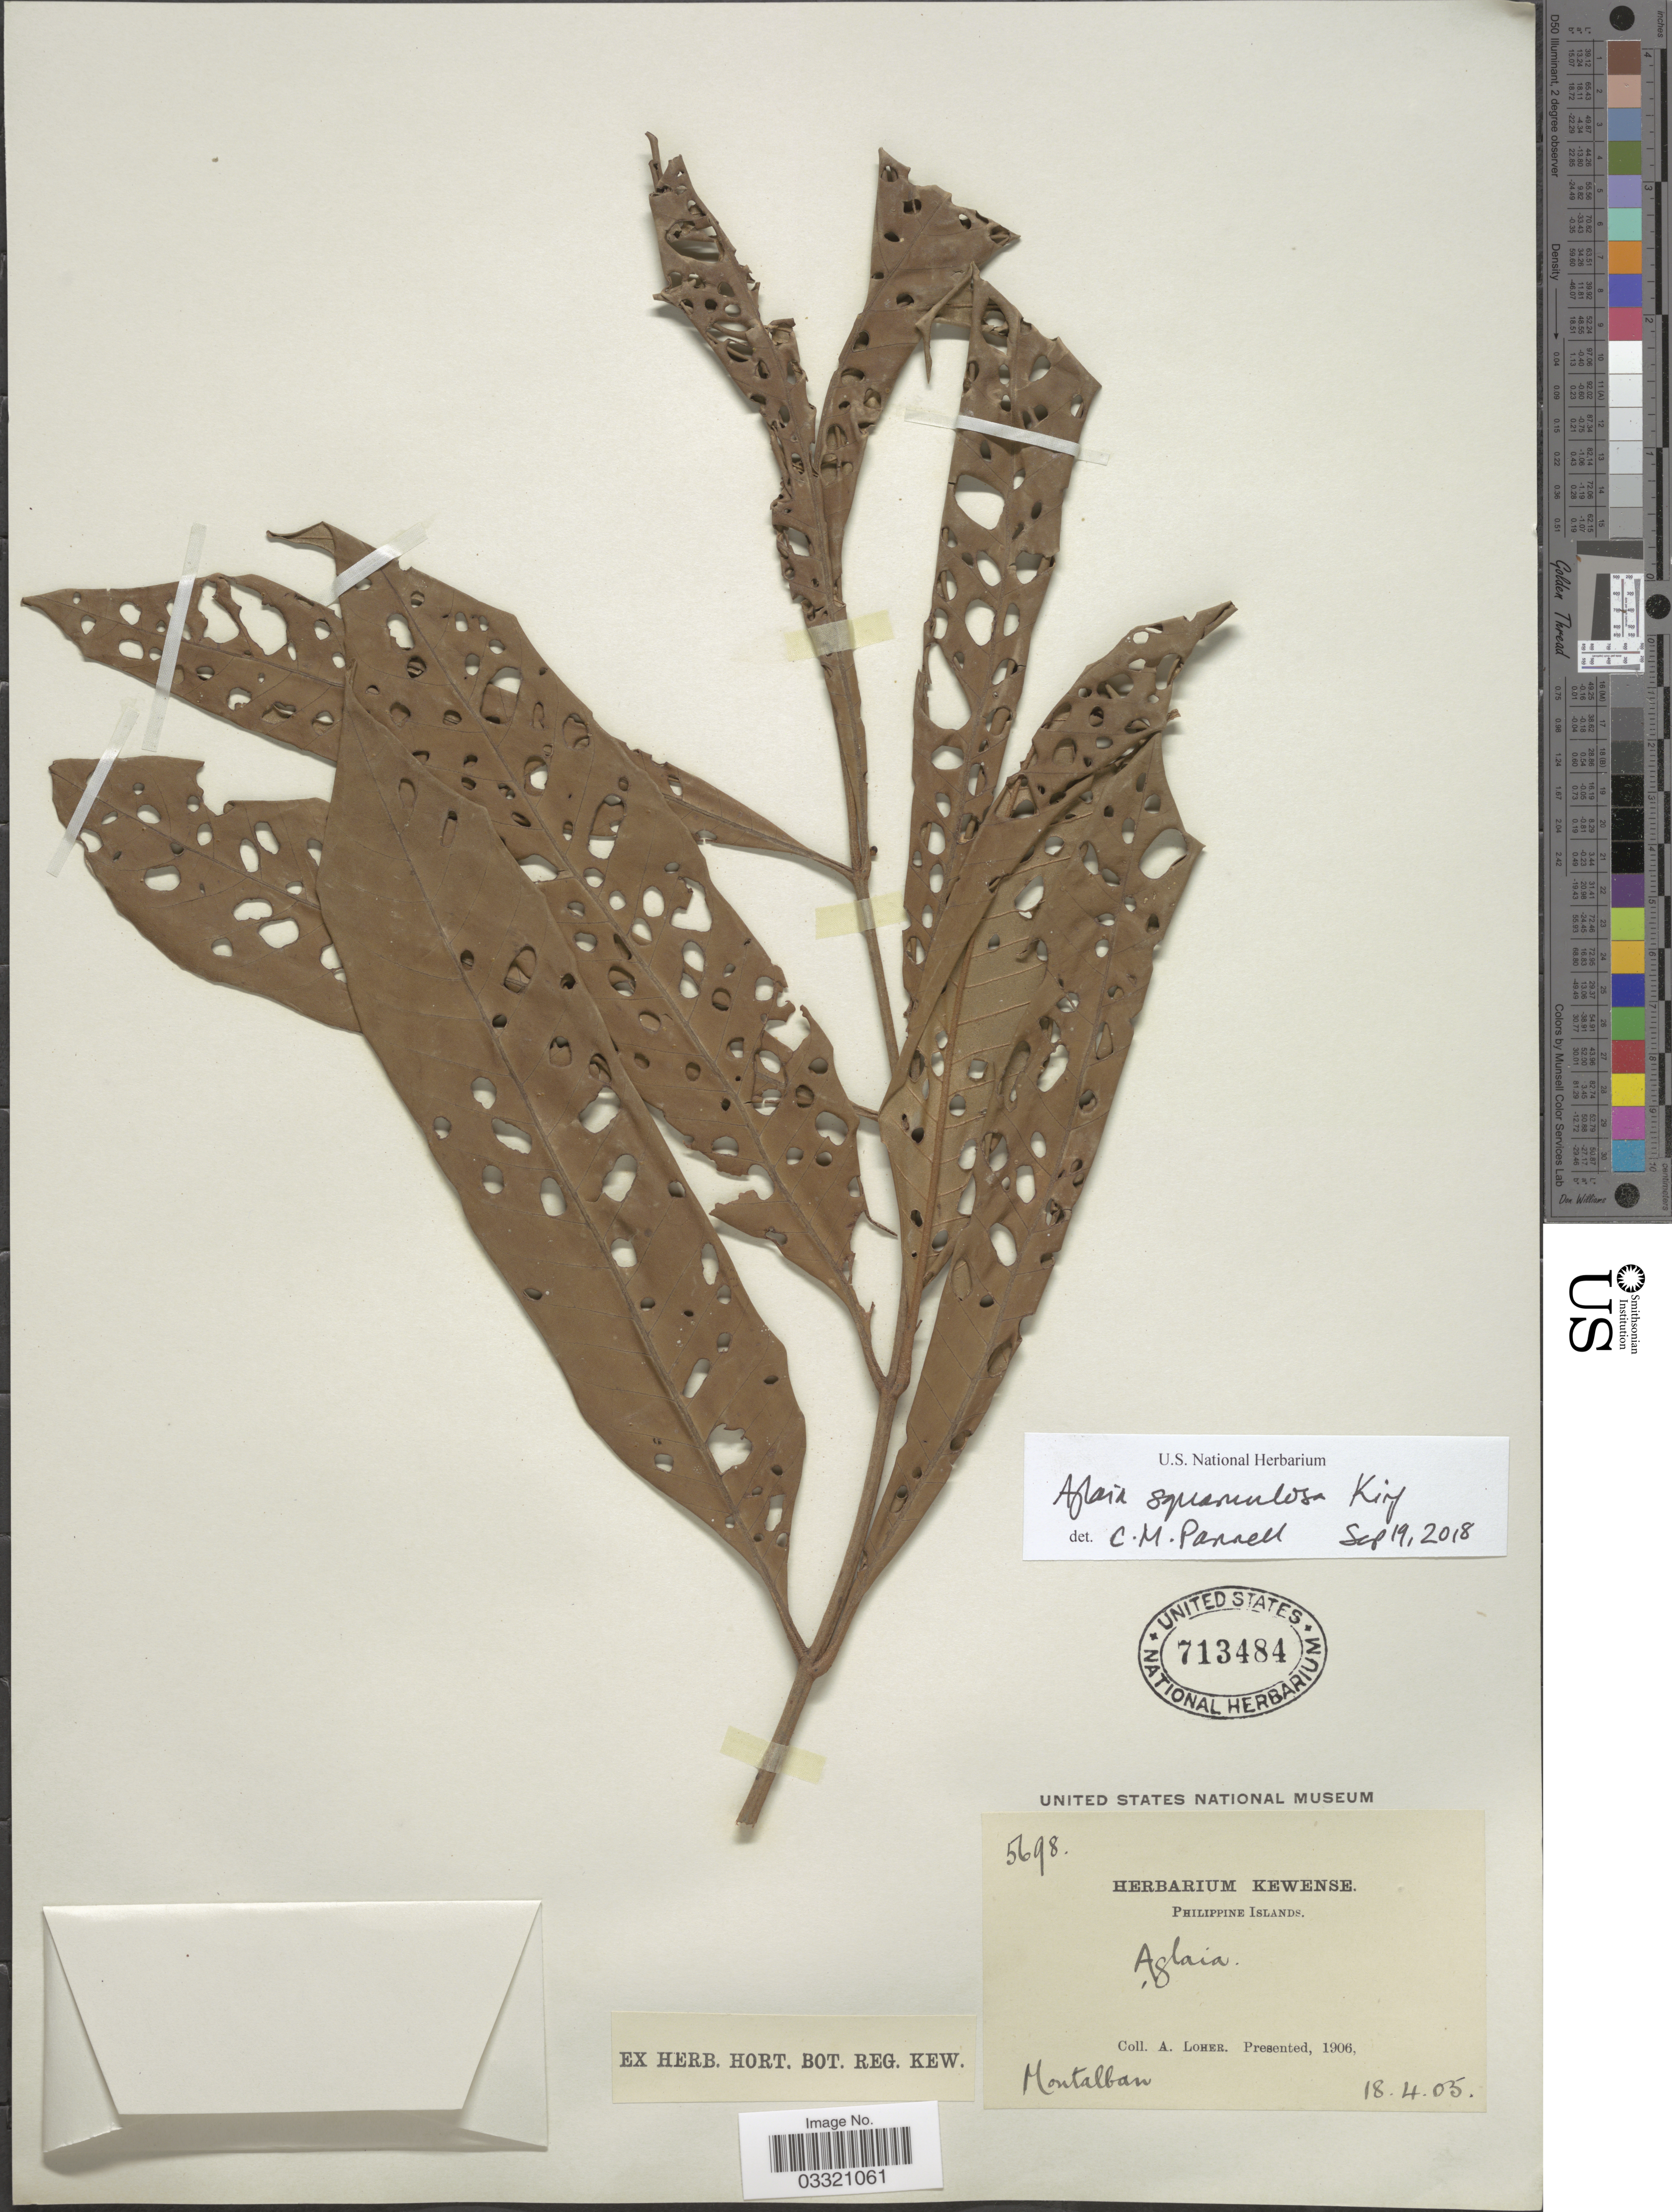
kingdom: Plantae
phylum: Tracheophyta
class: Magnoliopsida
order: Sapindales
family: Meliaceae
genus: Aglaia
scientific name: Aglaia squamulosa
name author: King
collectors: A. Loher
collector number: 5698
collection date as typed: Transcribed d/m/y: 18/4/5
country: Philippines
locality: Montalban.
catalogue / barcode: US 713484